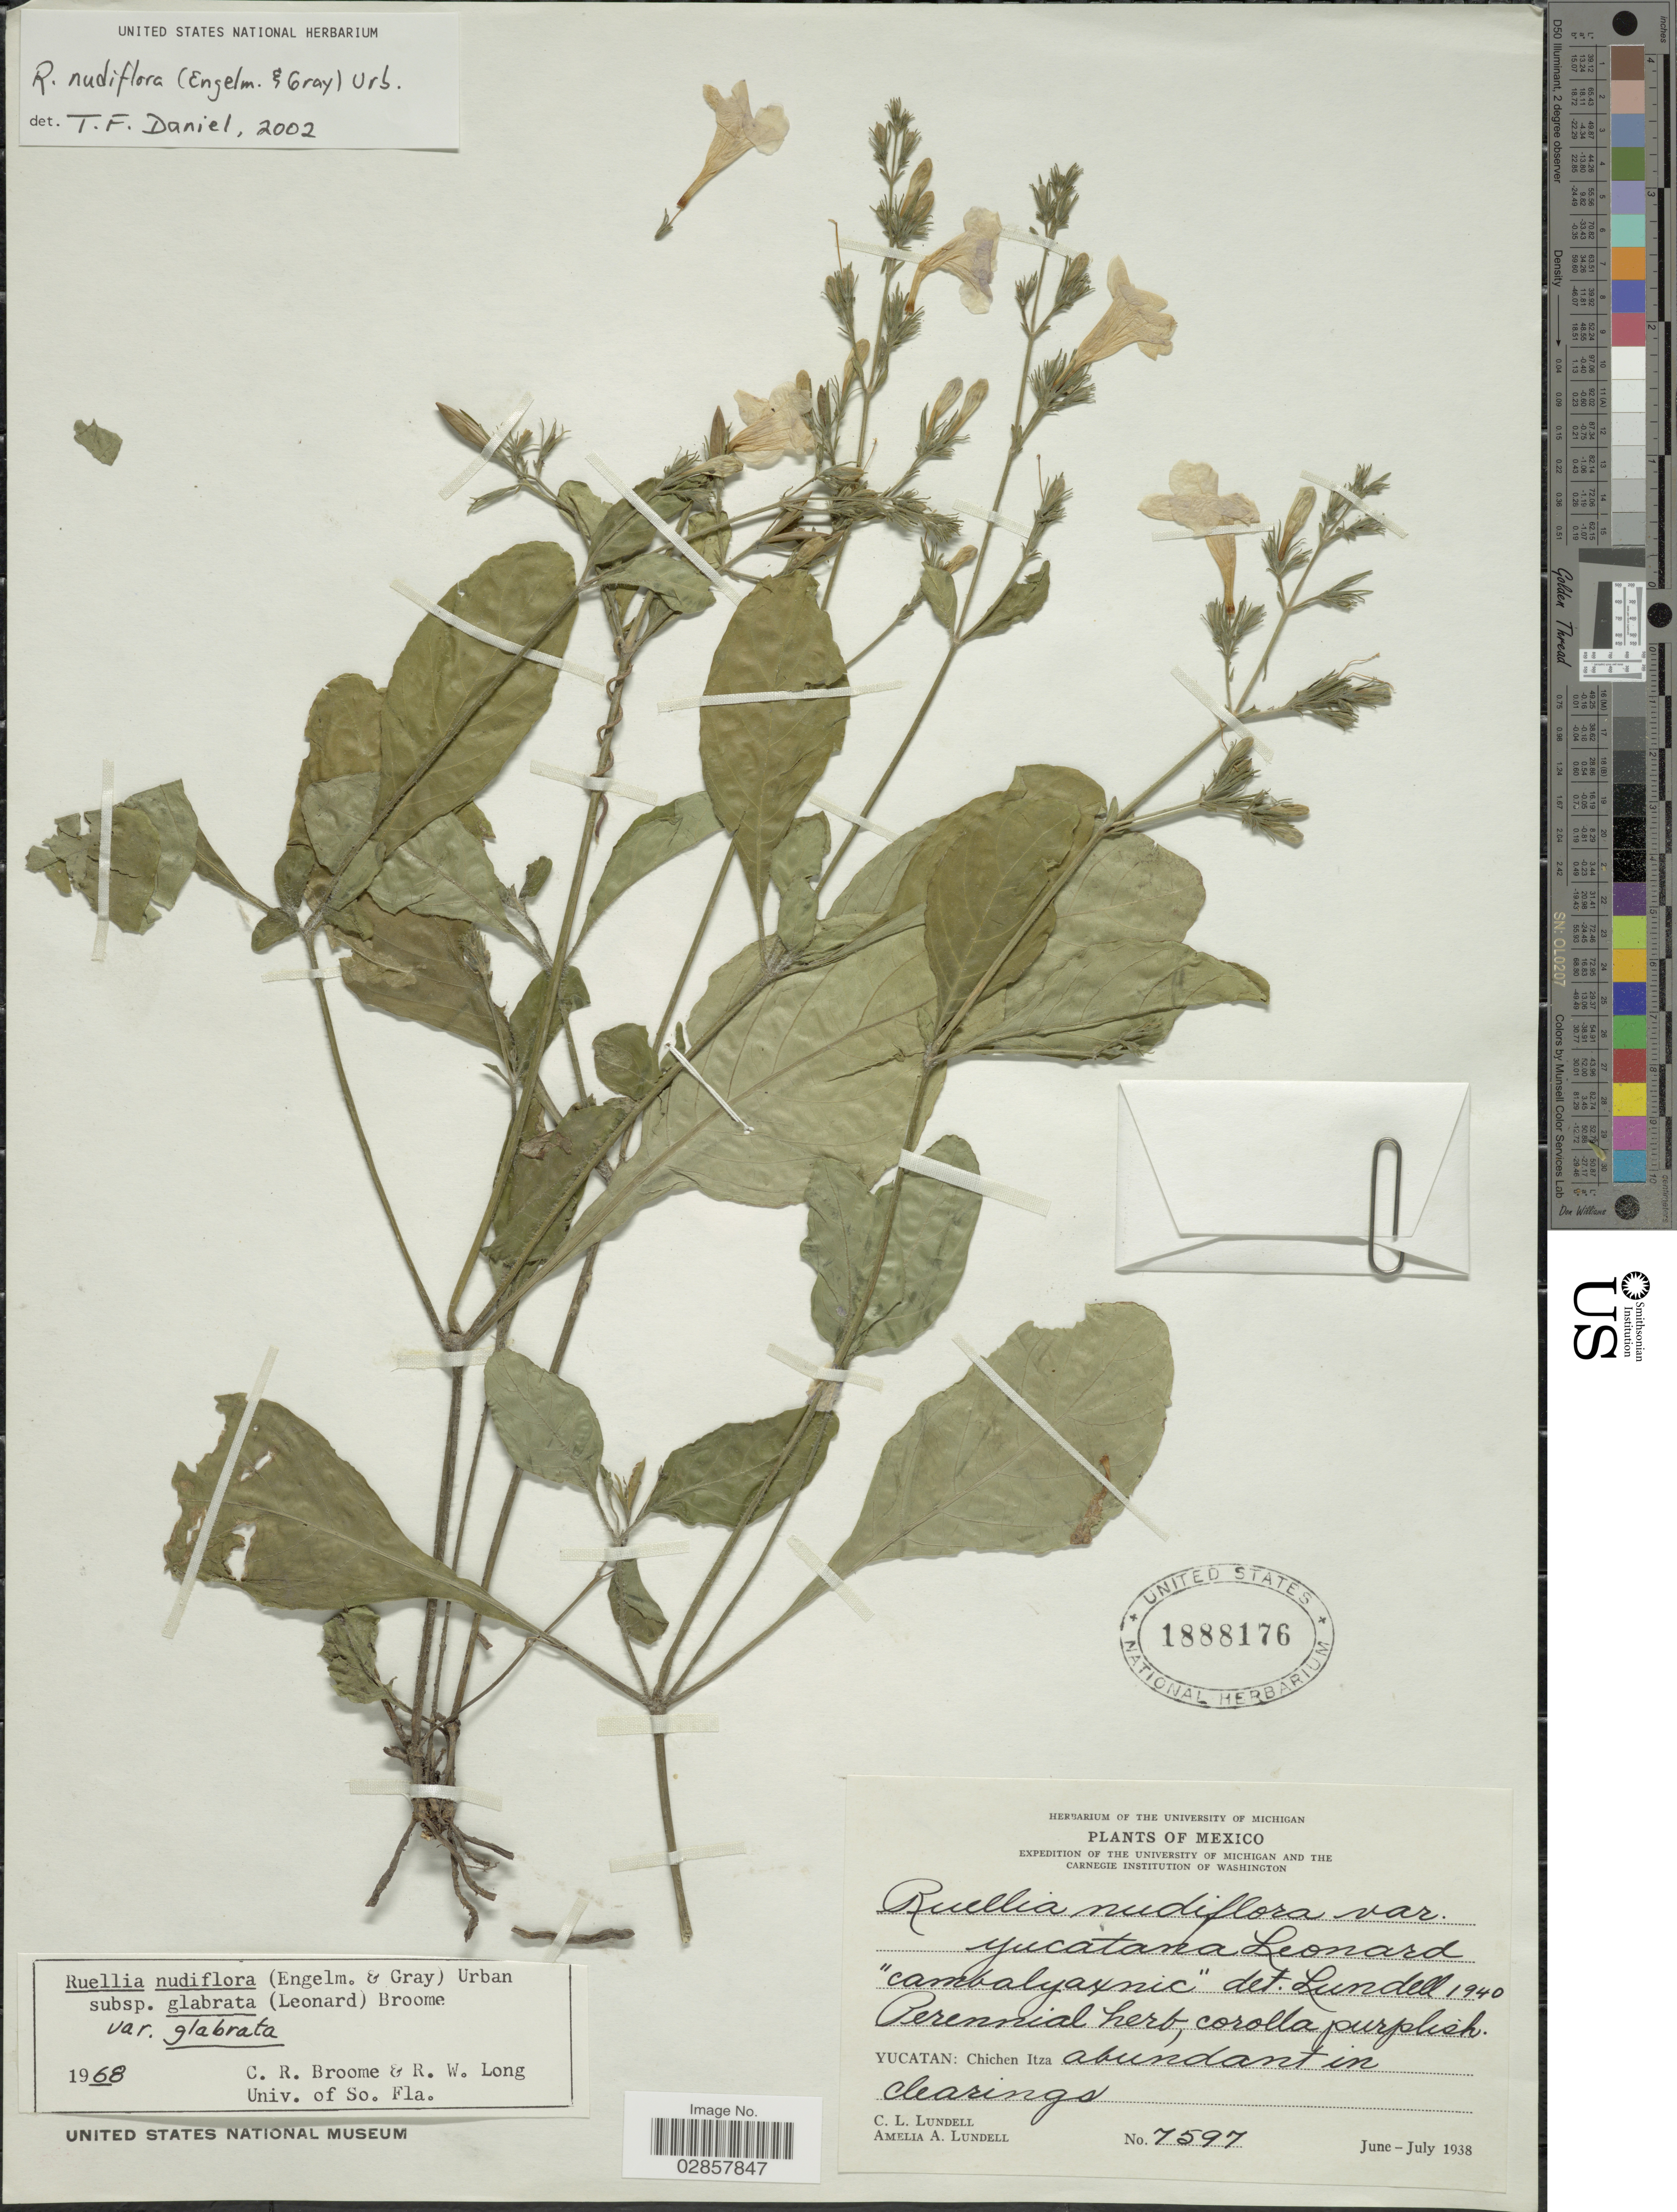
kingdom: Plantae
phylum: Tracheophyta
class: Magnoliopsida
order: Lamiales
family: Acanthaceae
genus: Ruellia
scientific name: Ruellia nudiflora var. yucatana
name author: Leonard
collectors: C. L. Lundell & A. A. Lundell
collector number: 7597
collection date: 1938-06/1938-07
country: Mexico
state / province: Yucatán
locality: Chichen Itza abundant in clearings.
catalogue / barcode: US 1888176